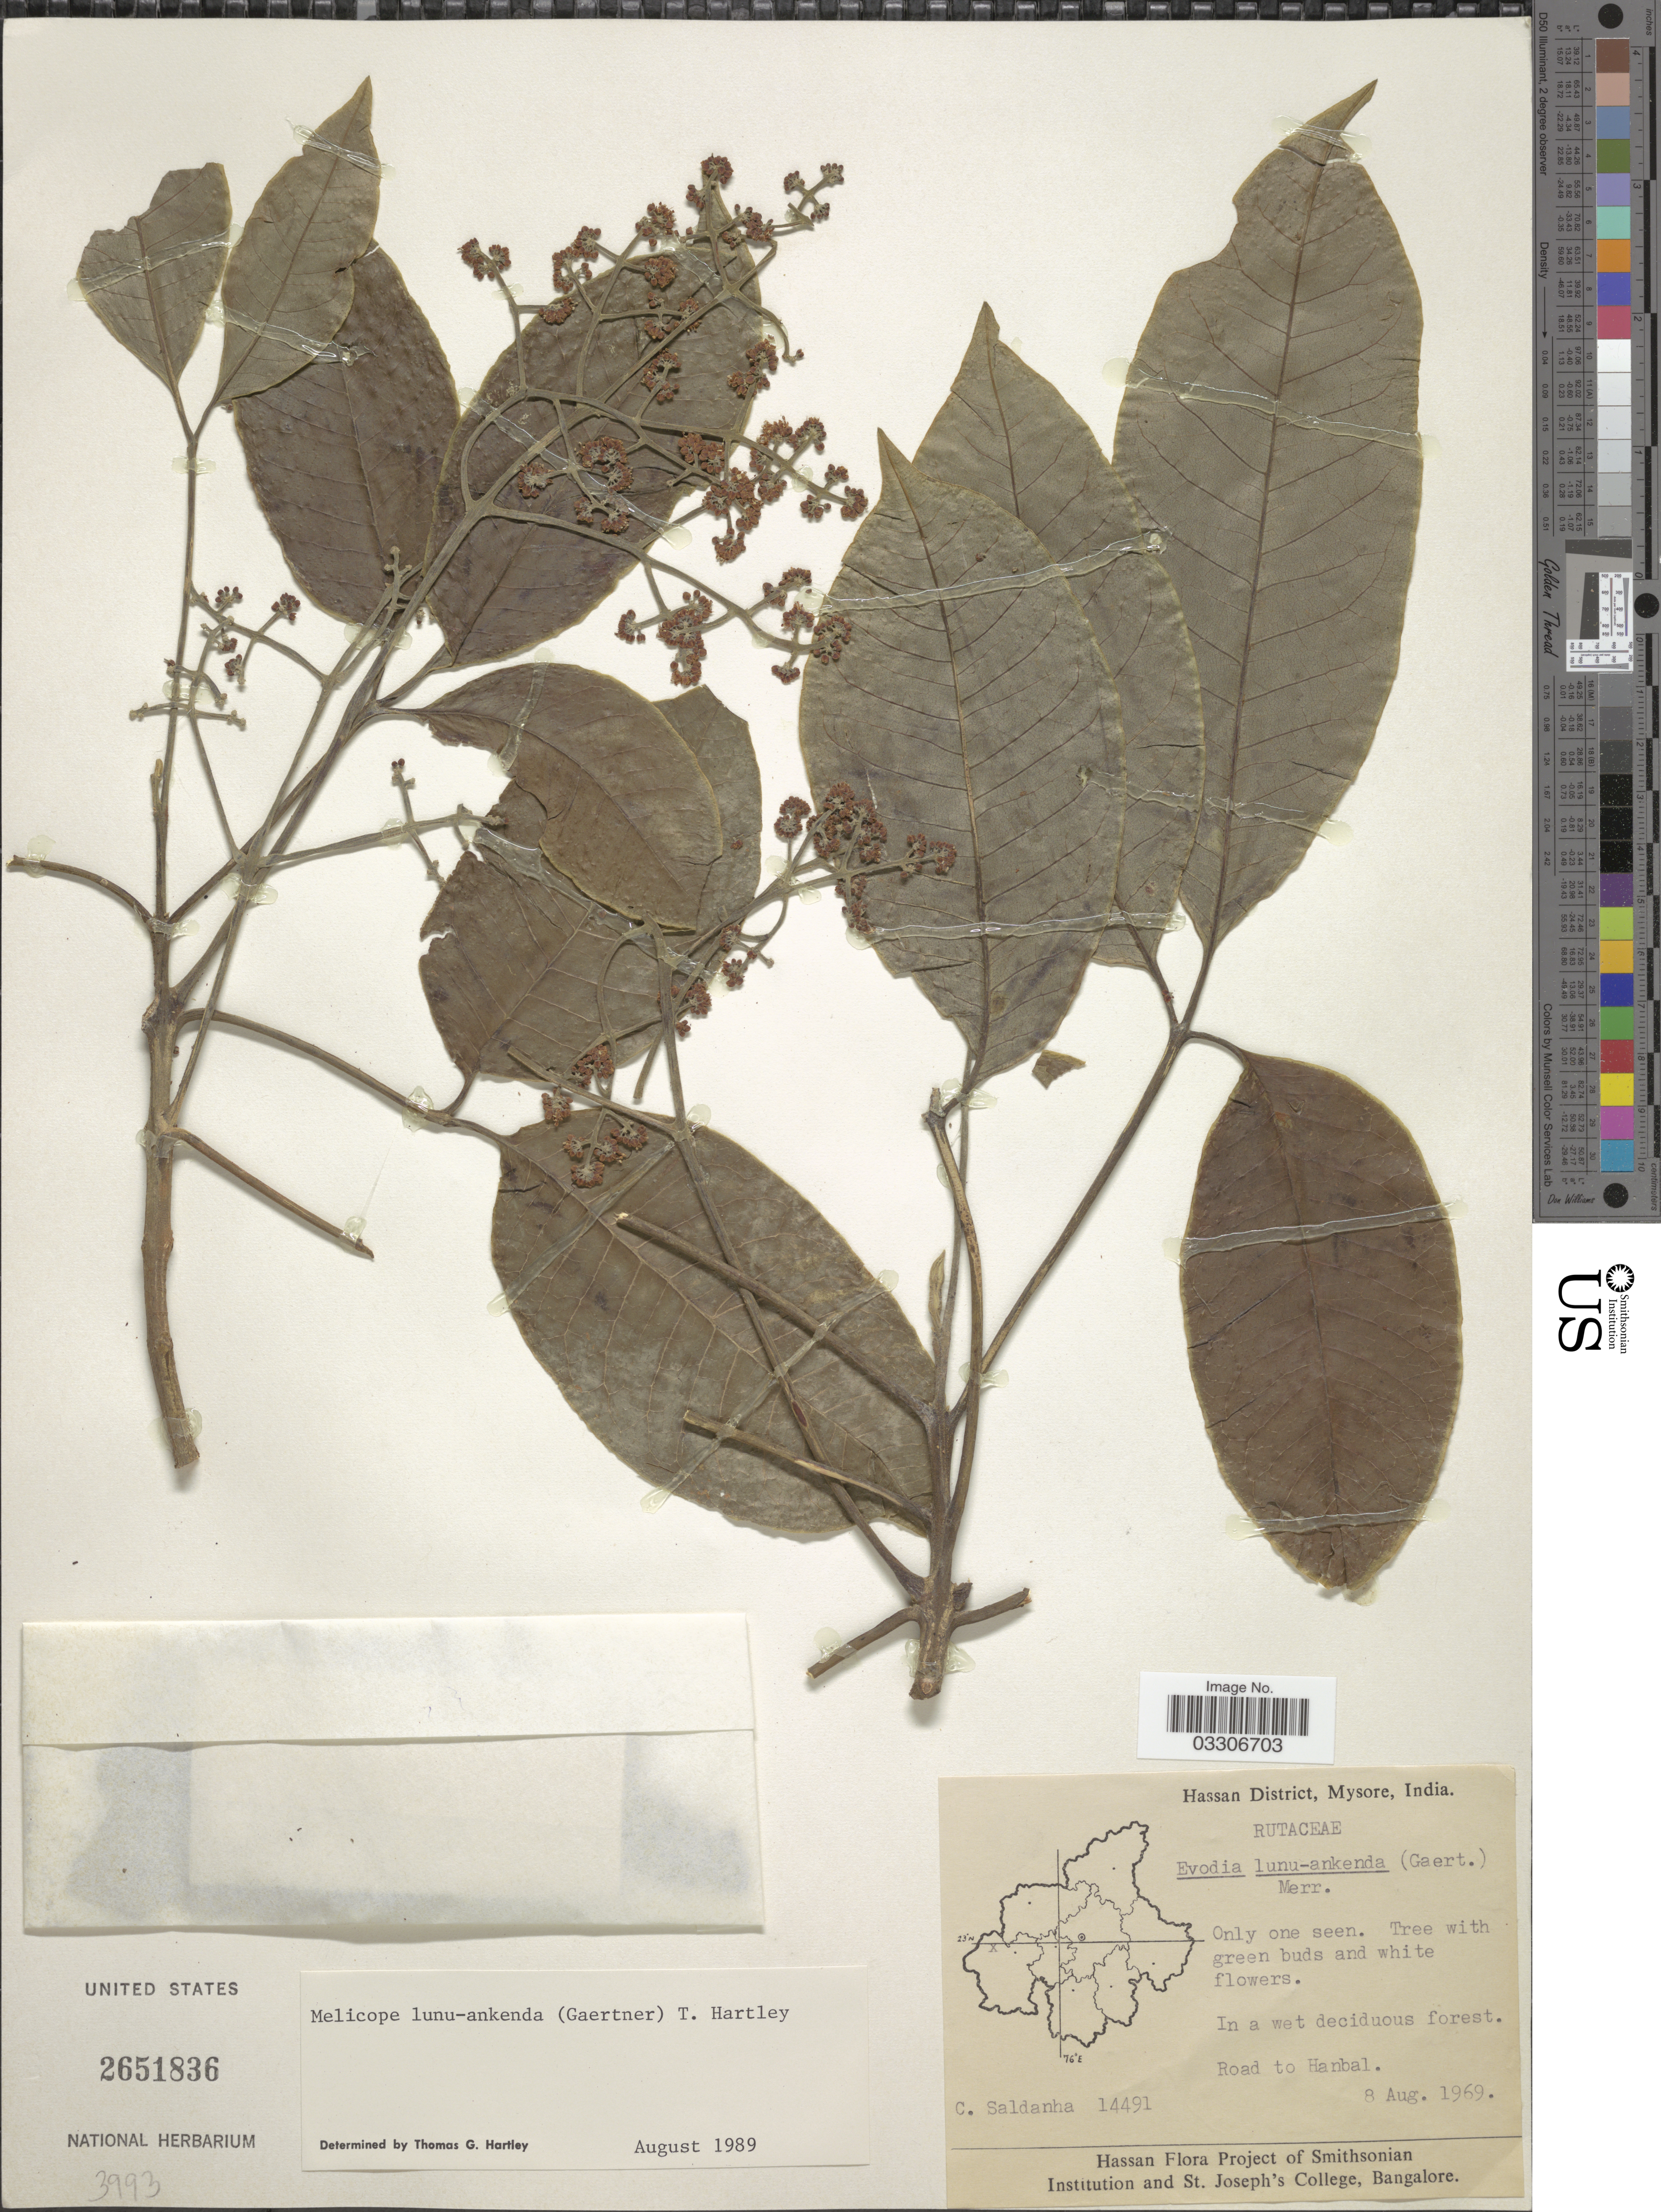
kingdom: Plantae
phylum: Tracheophyta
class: Magnoliopsida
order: Sapindales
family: Rutaceae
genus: Melicope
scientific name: Melicope lunu-ankenda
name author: (Gaertn.) T.G. Hartley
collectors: C. Saldanha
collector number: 14491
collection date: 1969-08-08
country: India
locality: Hassan District, Mysore. Road to Hanbal.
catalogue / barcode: US 2651836